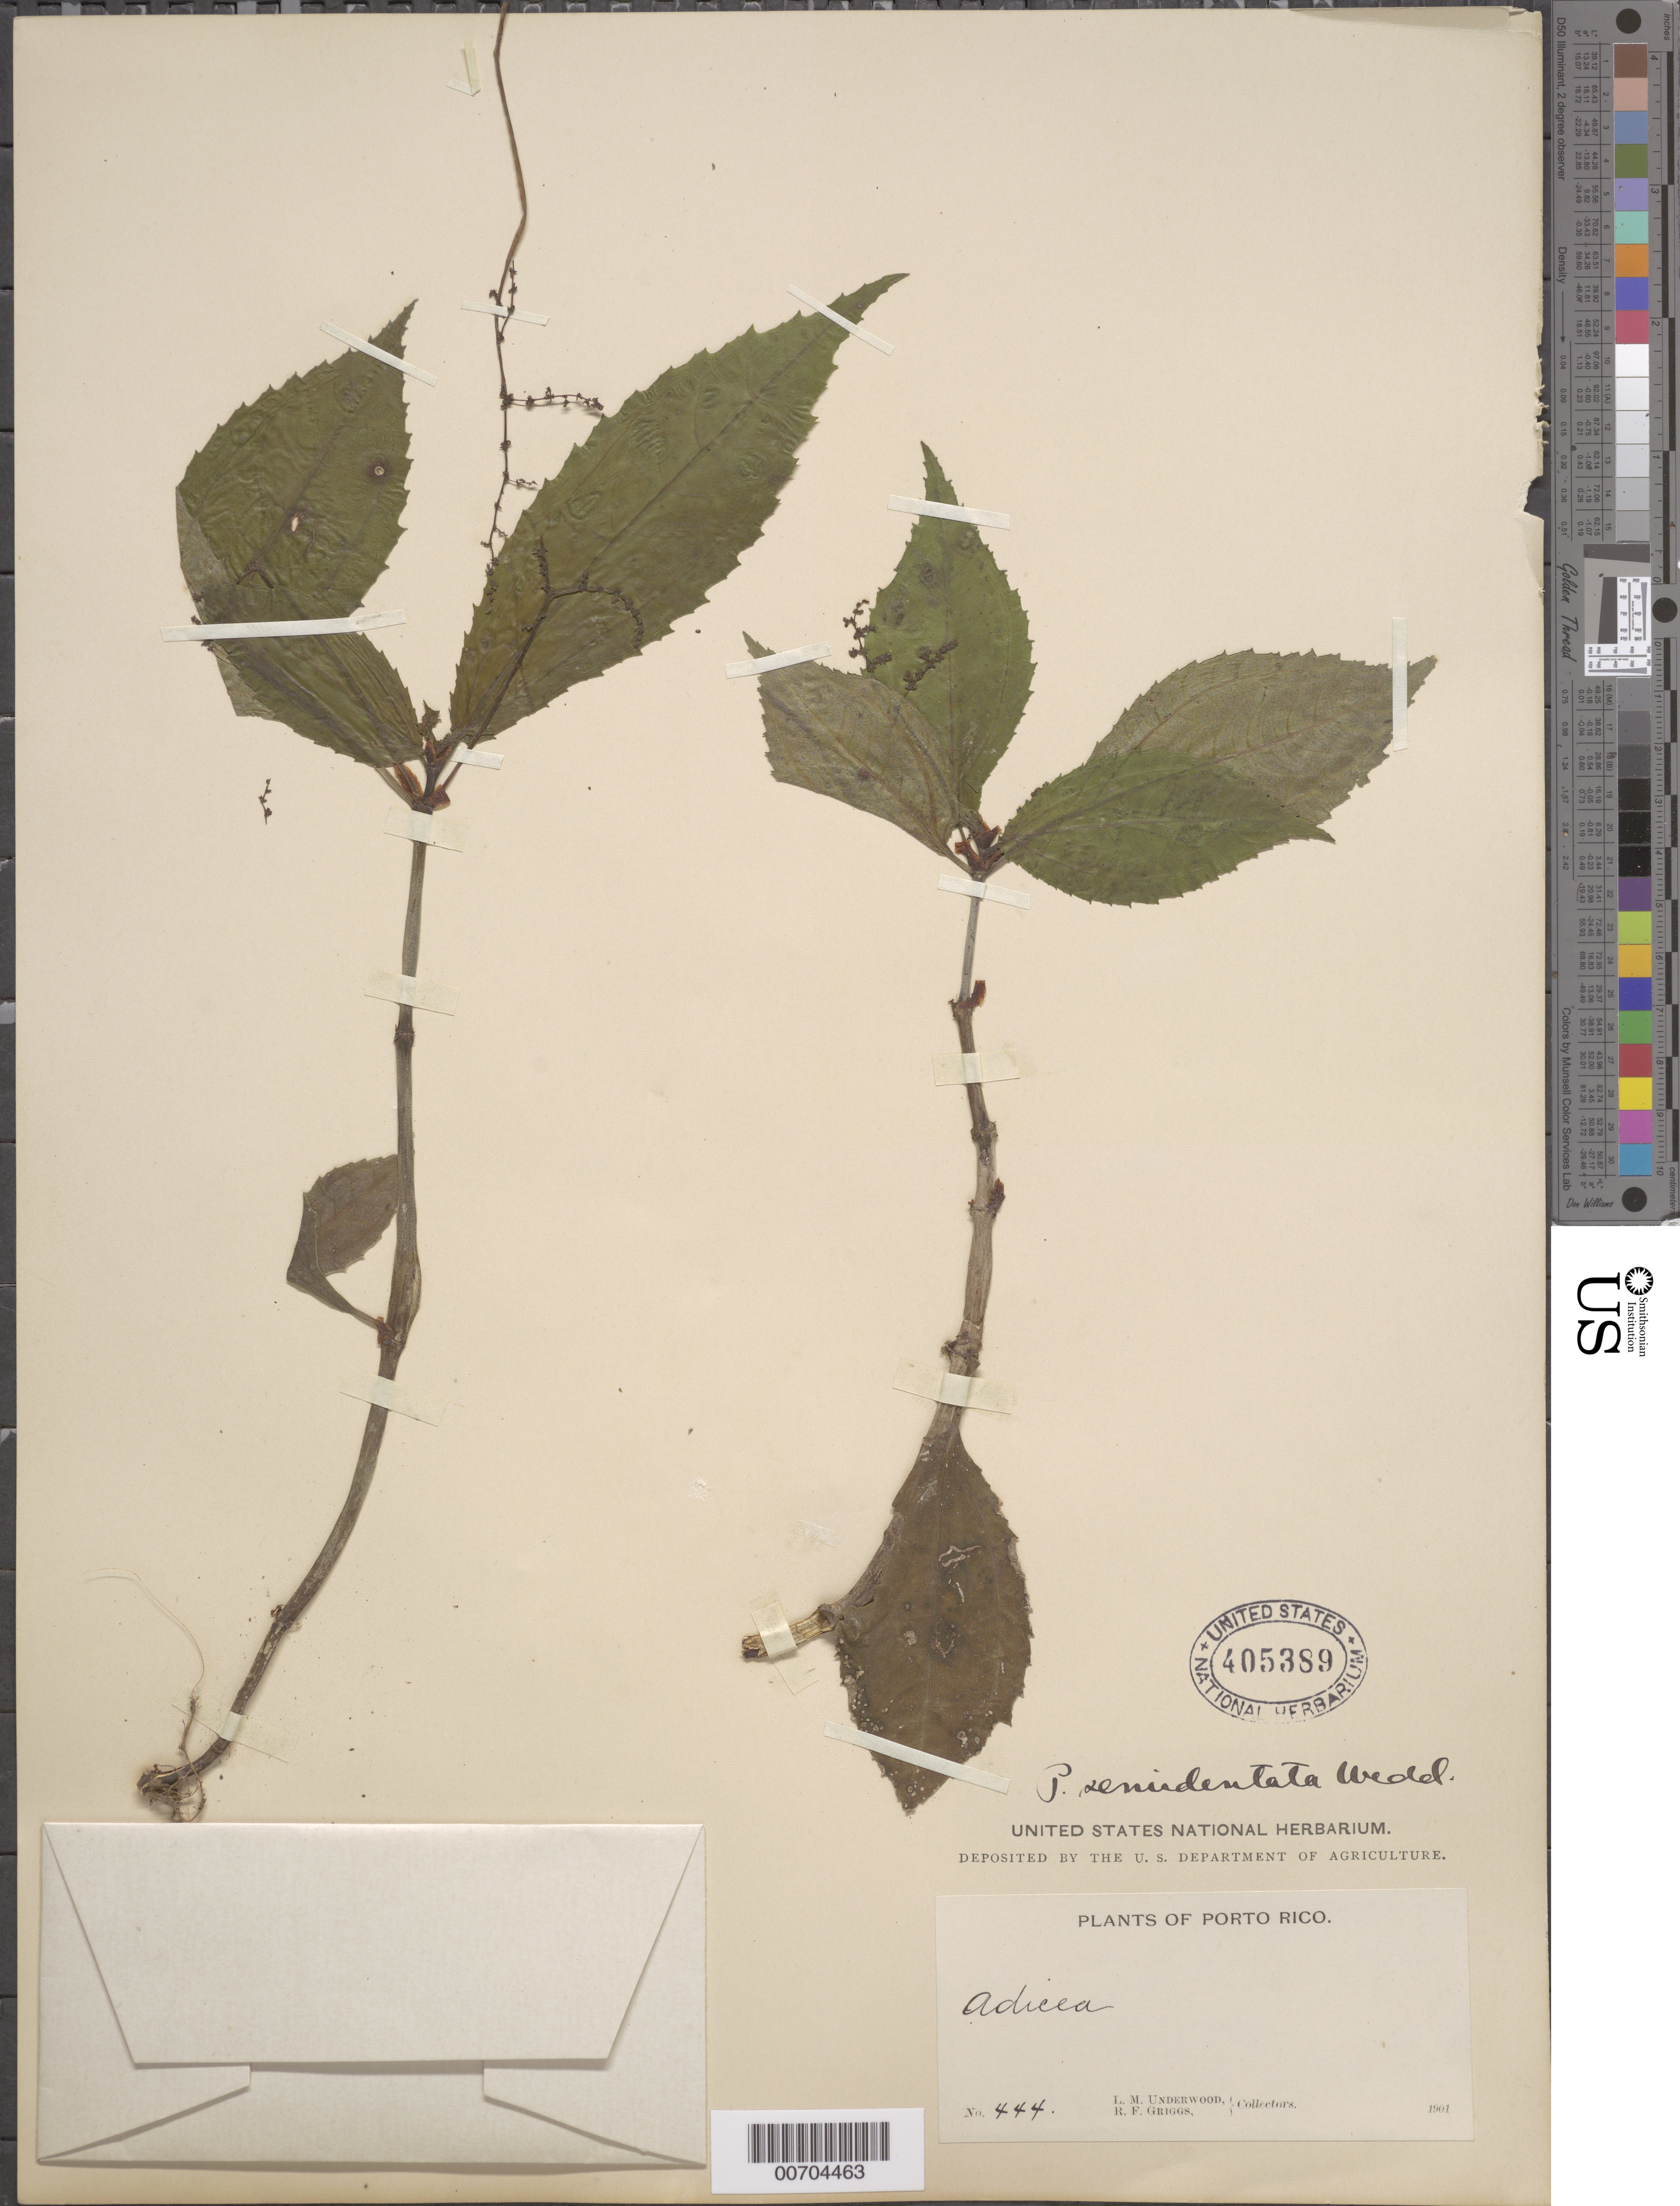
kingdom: Plantae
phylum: Tracheophyta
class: Magnoliopsida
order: Rosales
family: Urticaceae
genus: Pilea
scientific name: Pilea semidentata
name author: (Juss. ex Poir.) Wedd.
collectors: L. M. Underwood & R. F. Griggs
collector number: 444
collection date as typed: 1901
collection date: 1901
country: Puerto Rico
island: Greater Antilles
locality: Sierra de Naguabo ad Rio Blanco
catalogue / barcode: US 405389